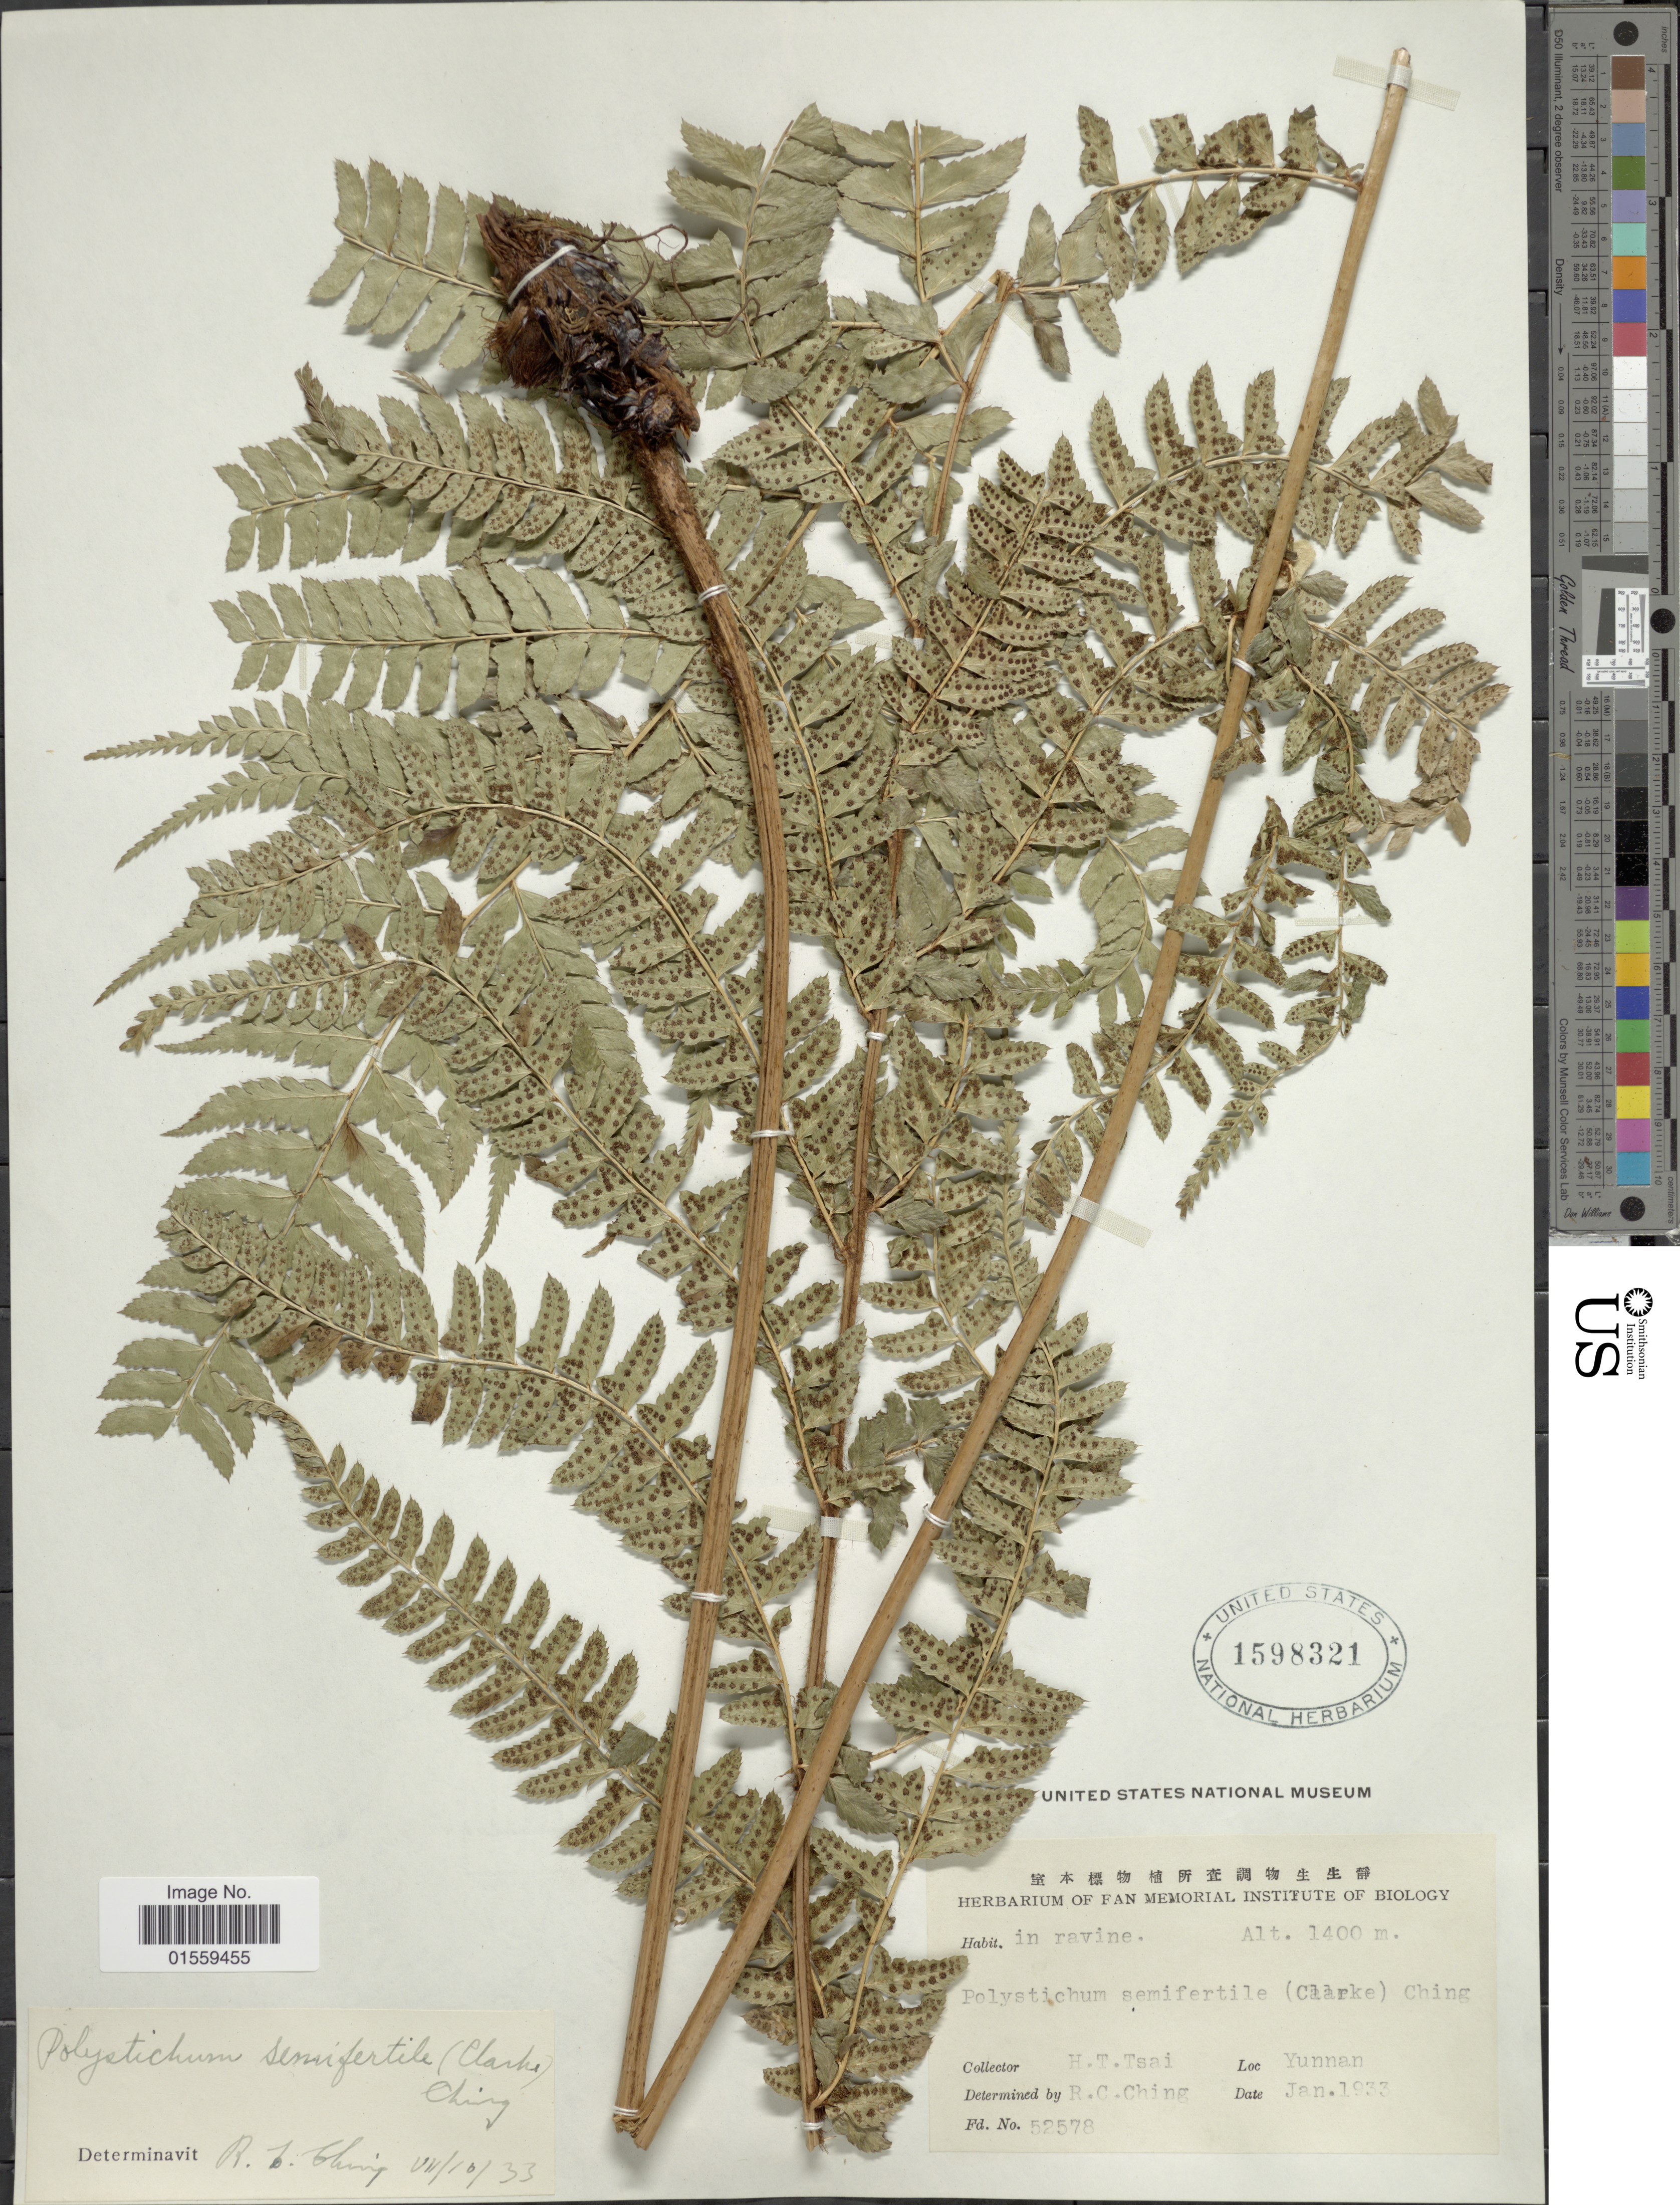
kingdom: Plantae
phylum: Tracheophyta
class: Polypodiopsida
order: Polypodiales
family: Dryopteridaceae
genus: Polystichum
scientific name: Polystichum semifertile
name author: (C.B. Clarke) Ching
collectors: H. Tsai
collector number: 52578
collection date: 1933-01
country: China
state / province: Yunnan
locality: Yunnan.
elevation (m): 1400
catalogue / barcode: US 1598321